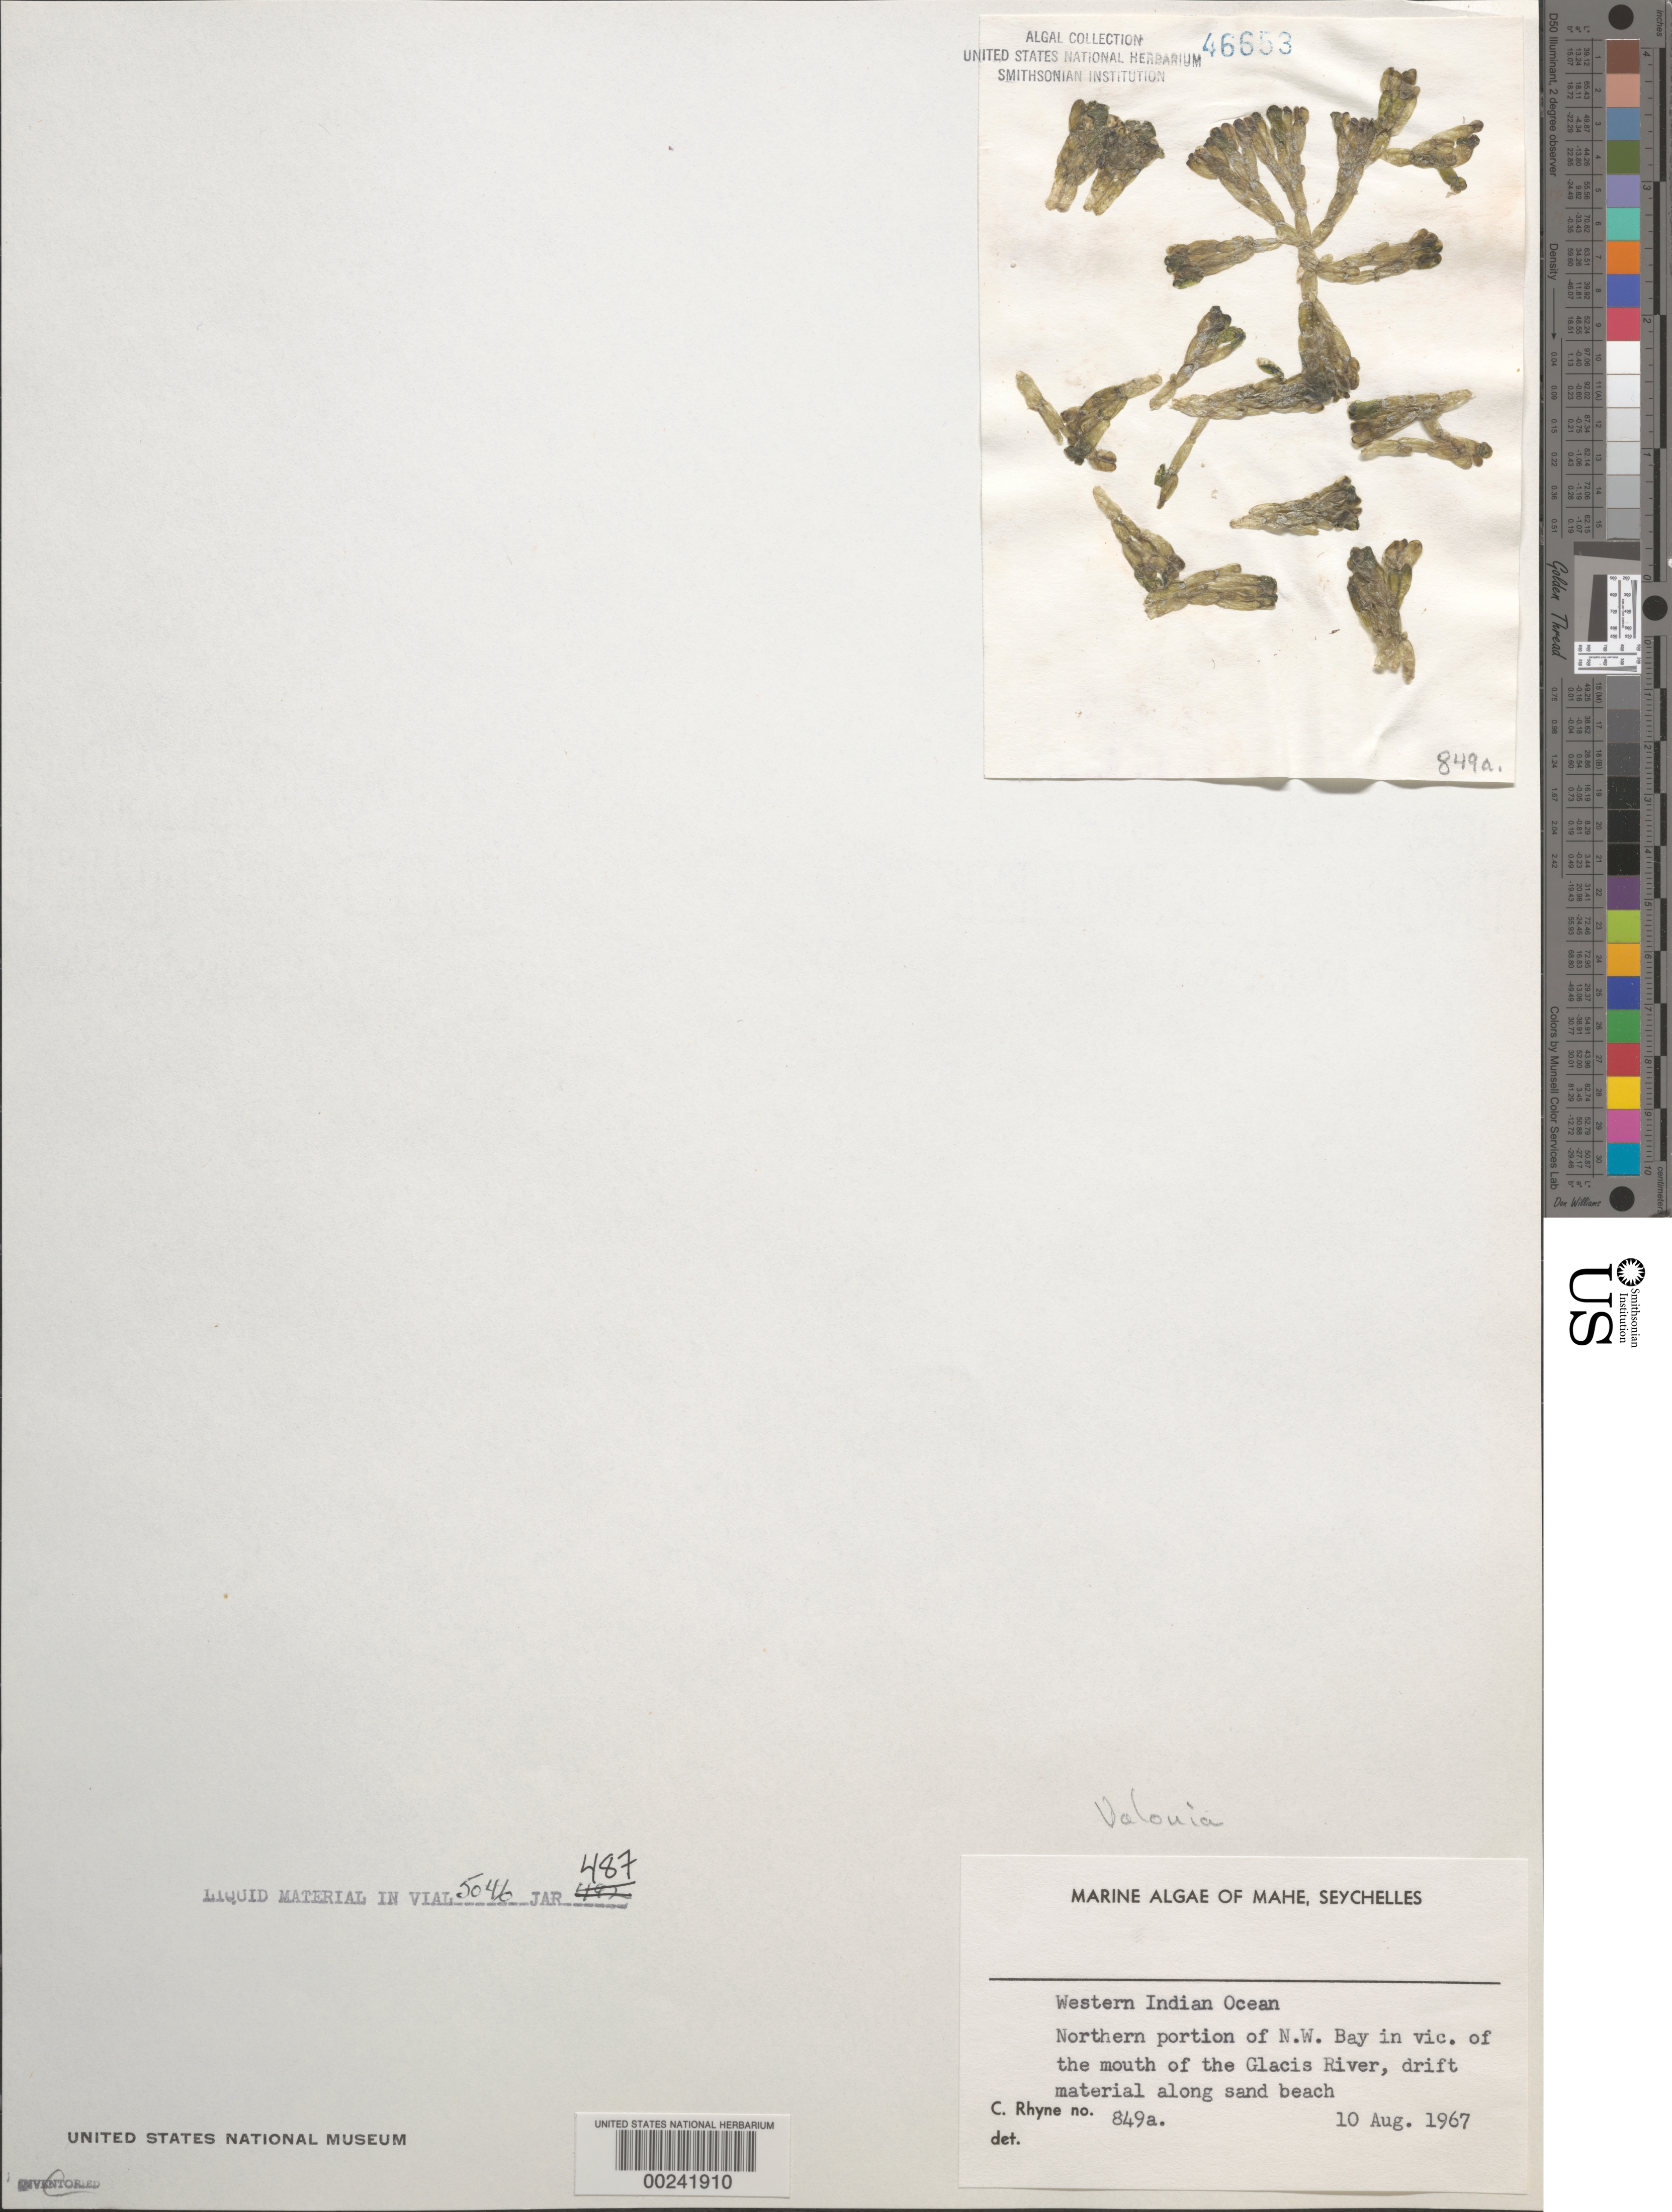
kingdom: Plantae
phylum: Chlorophyta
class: Ulvophyceae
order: Siphonocladales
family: Valoniaceae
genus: Valonia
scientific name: Valonia sp.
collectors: C. Rhyne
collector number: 849a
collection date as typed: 10 Aug 1967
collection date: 1967-08-10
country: Seychelles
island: Mahé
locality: Northwest bay near Glacis River mouth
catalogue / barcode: US 46653